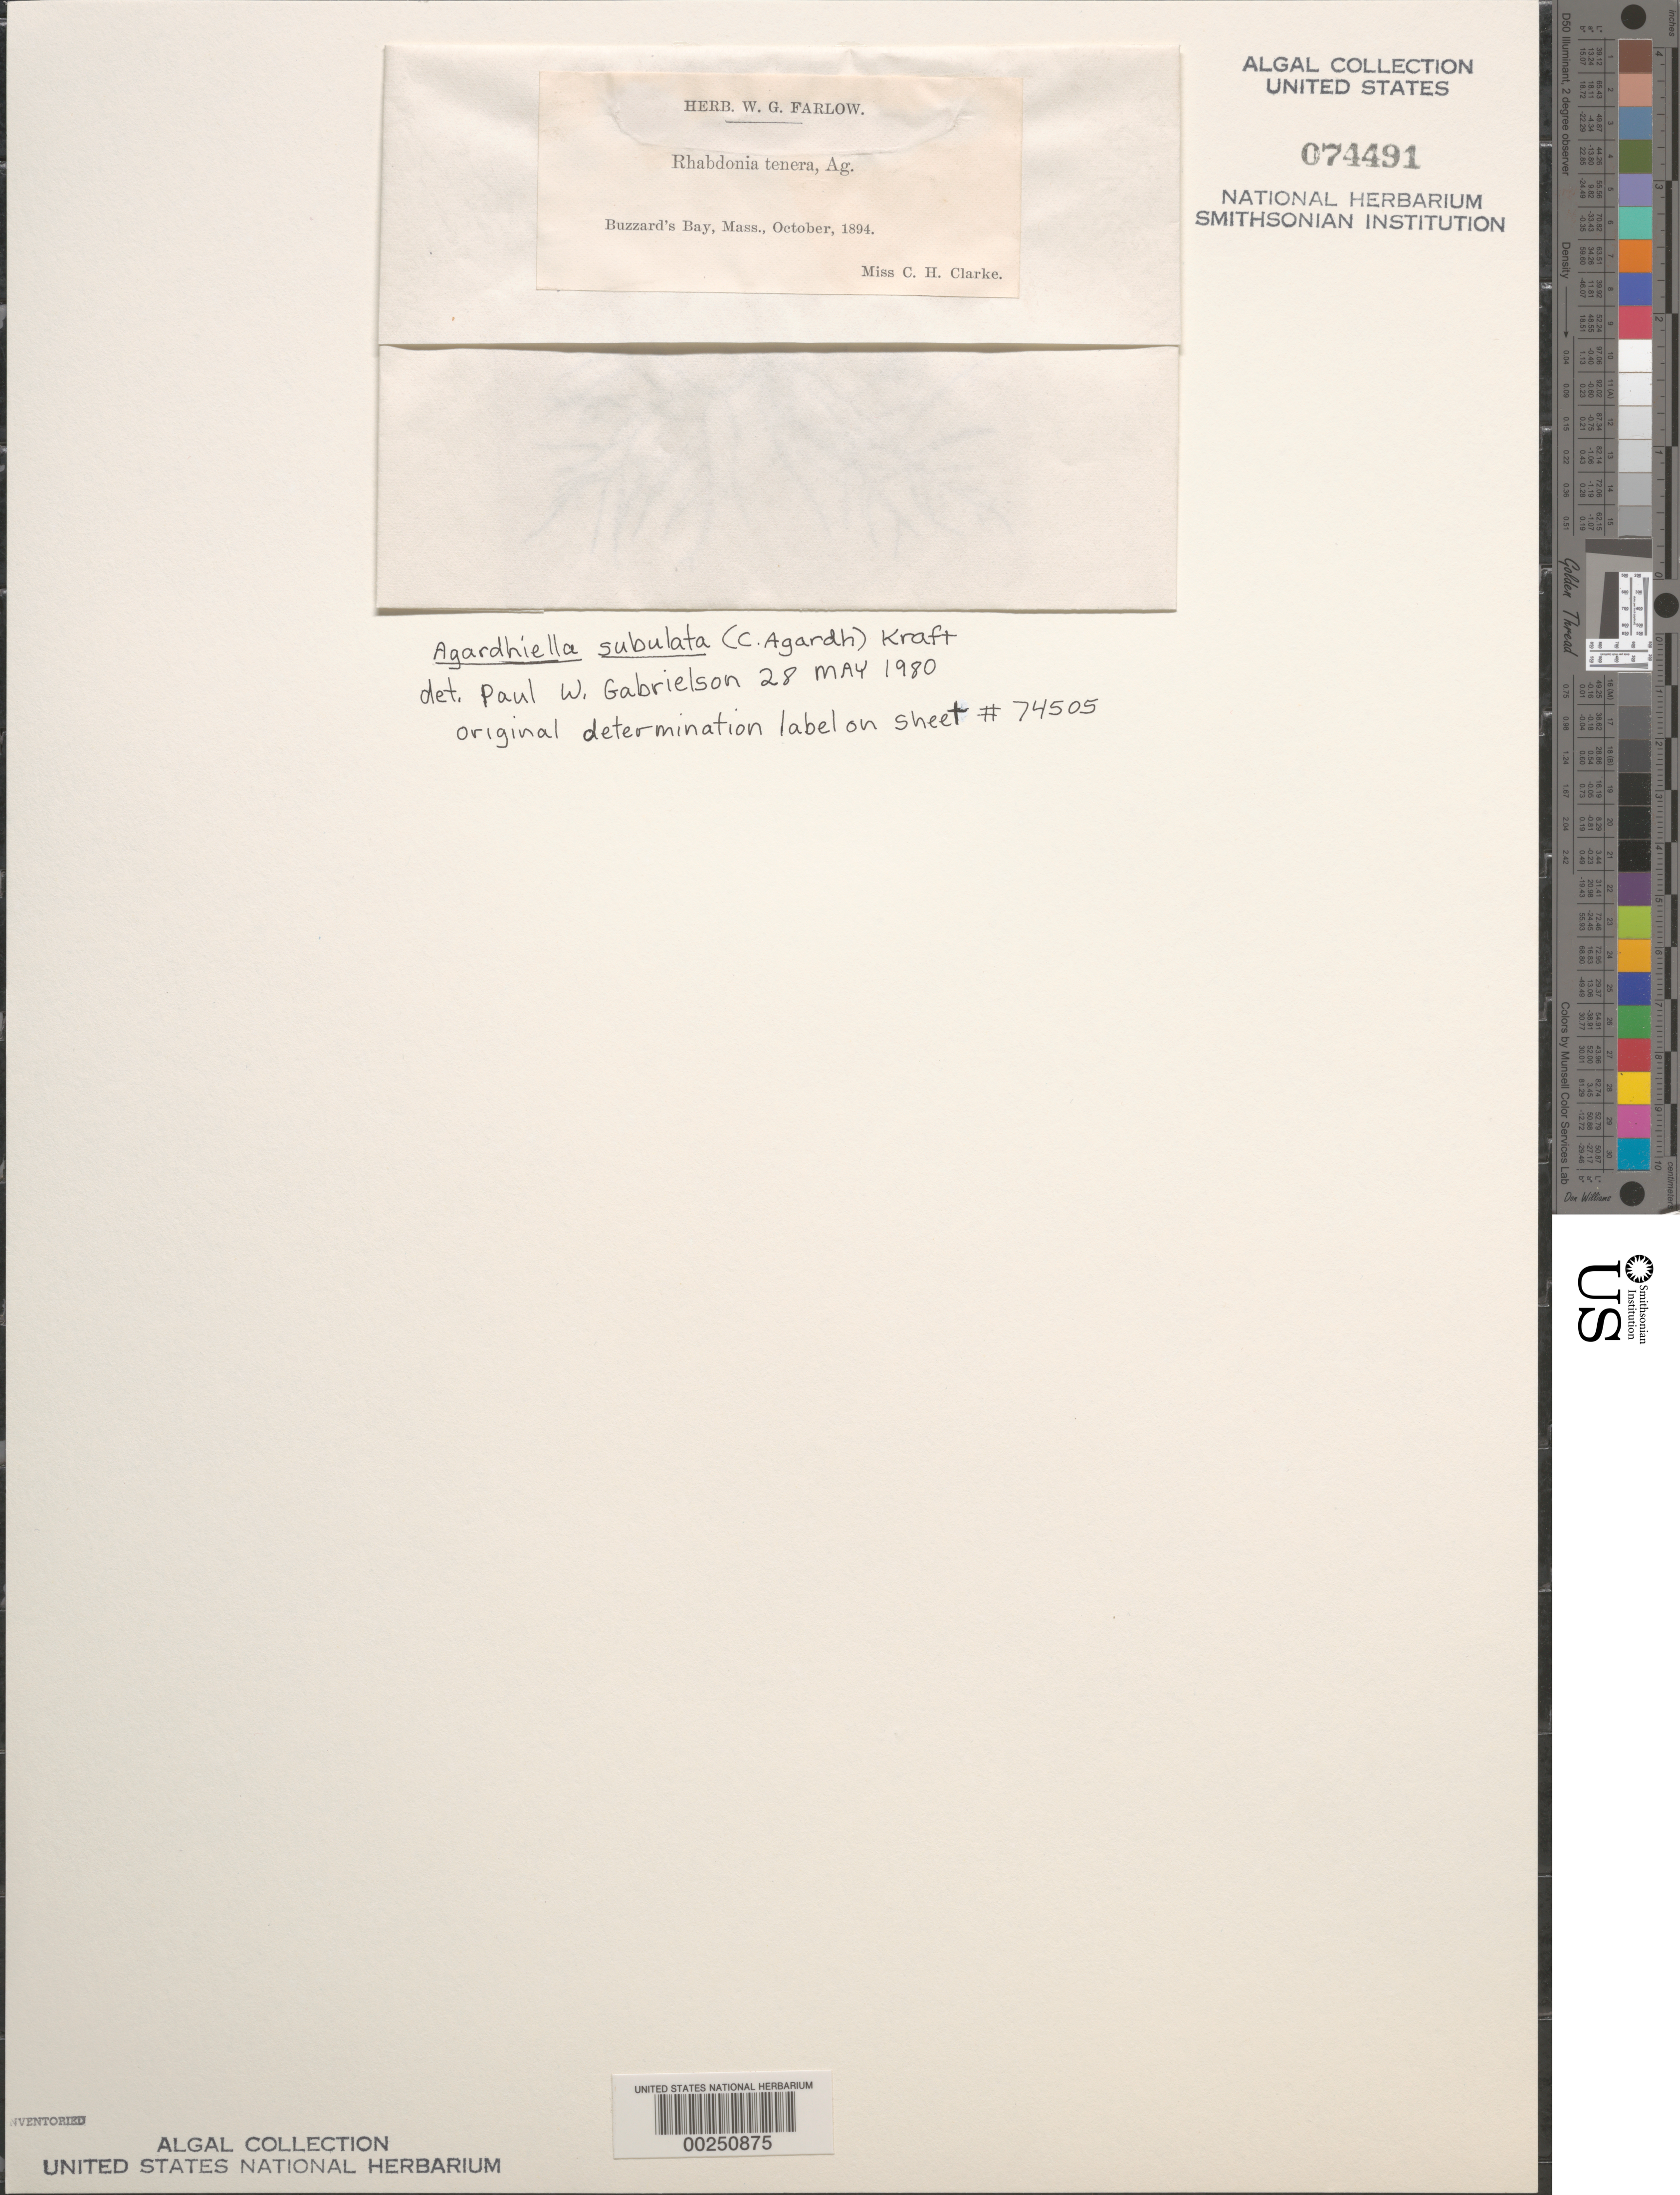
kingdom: Plantae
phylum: Rhodophyta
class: Florideophyceae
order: Gigartinales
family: Solieriaceae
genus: Agardhiella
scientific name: Agardhiella subulata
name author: (C. Agardh) G.T.Kraft & M.J. Wynne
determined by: Gabrielson, P. W.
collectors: C. H. Clarke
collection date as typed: Oct 1894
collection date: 1894-10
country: United States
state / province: Massachusetts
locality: Buzzards Bay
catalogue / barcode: US 74491